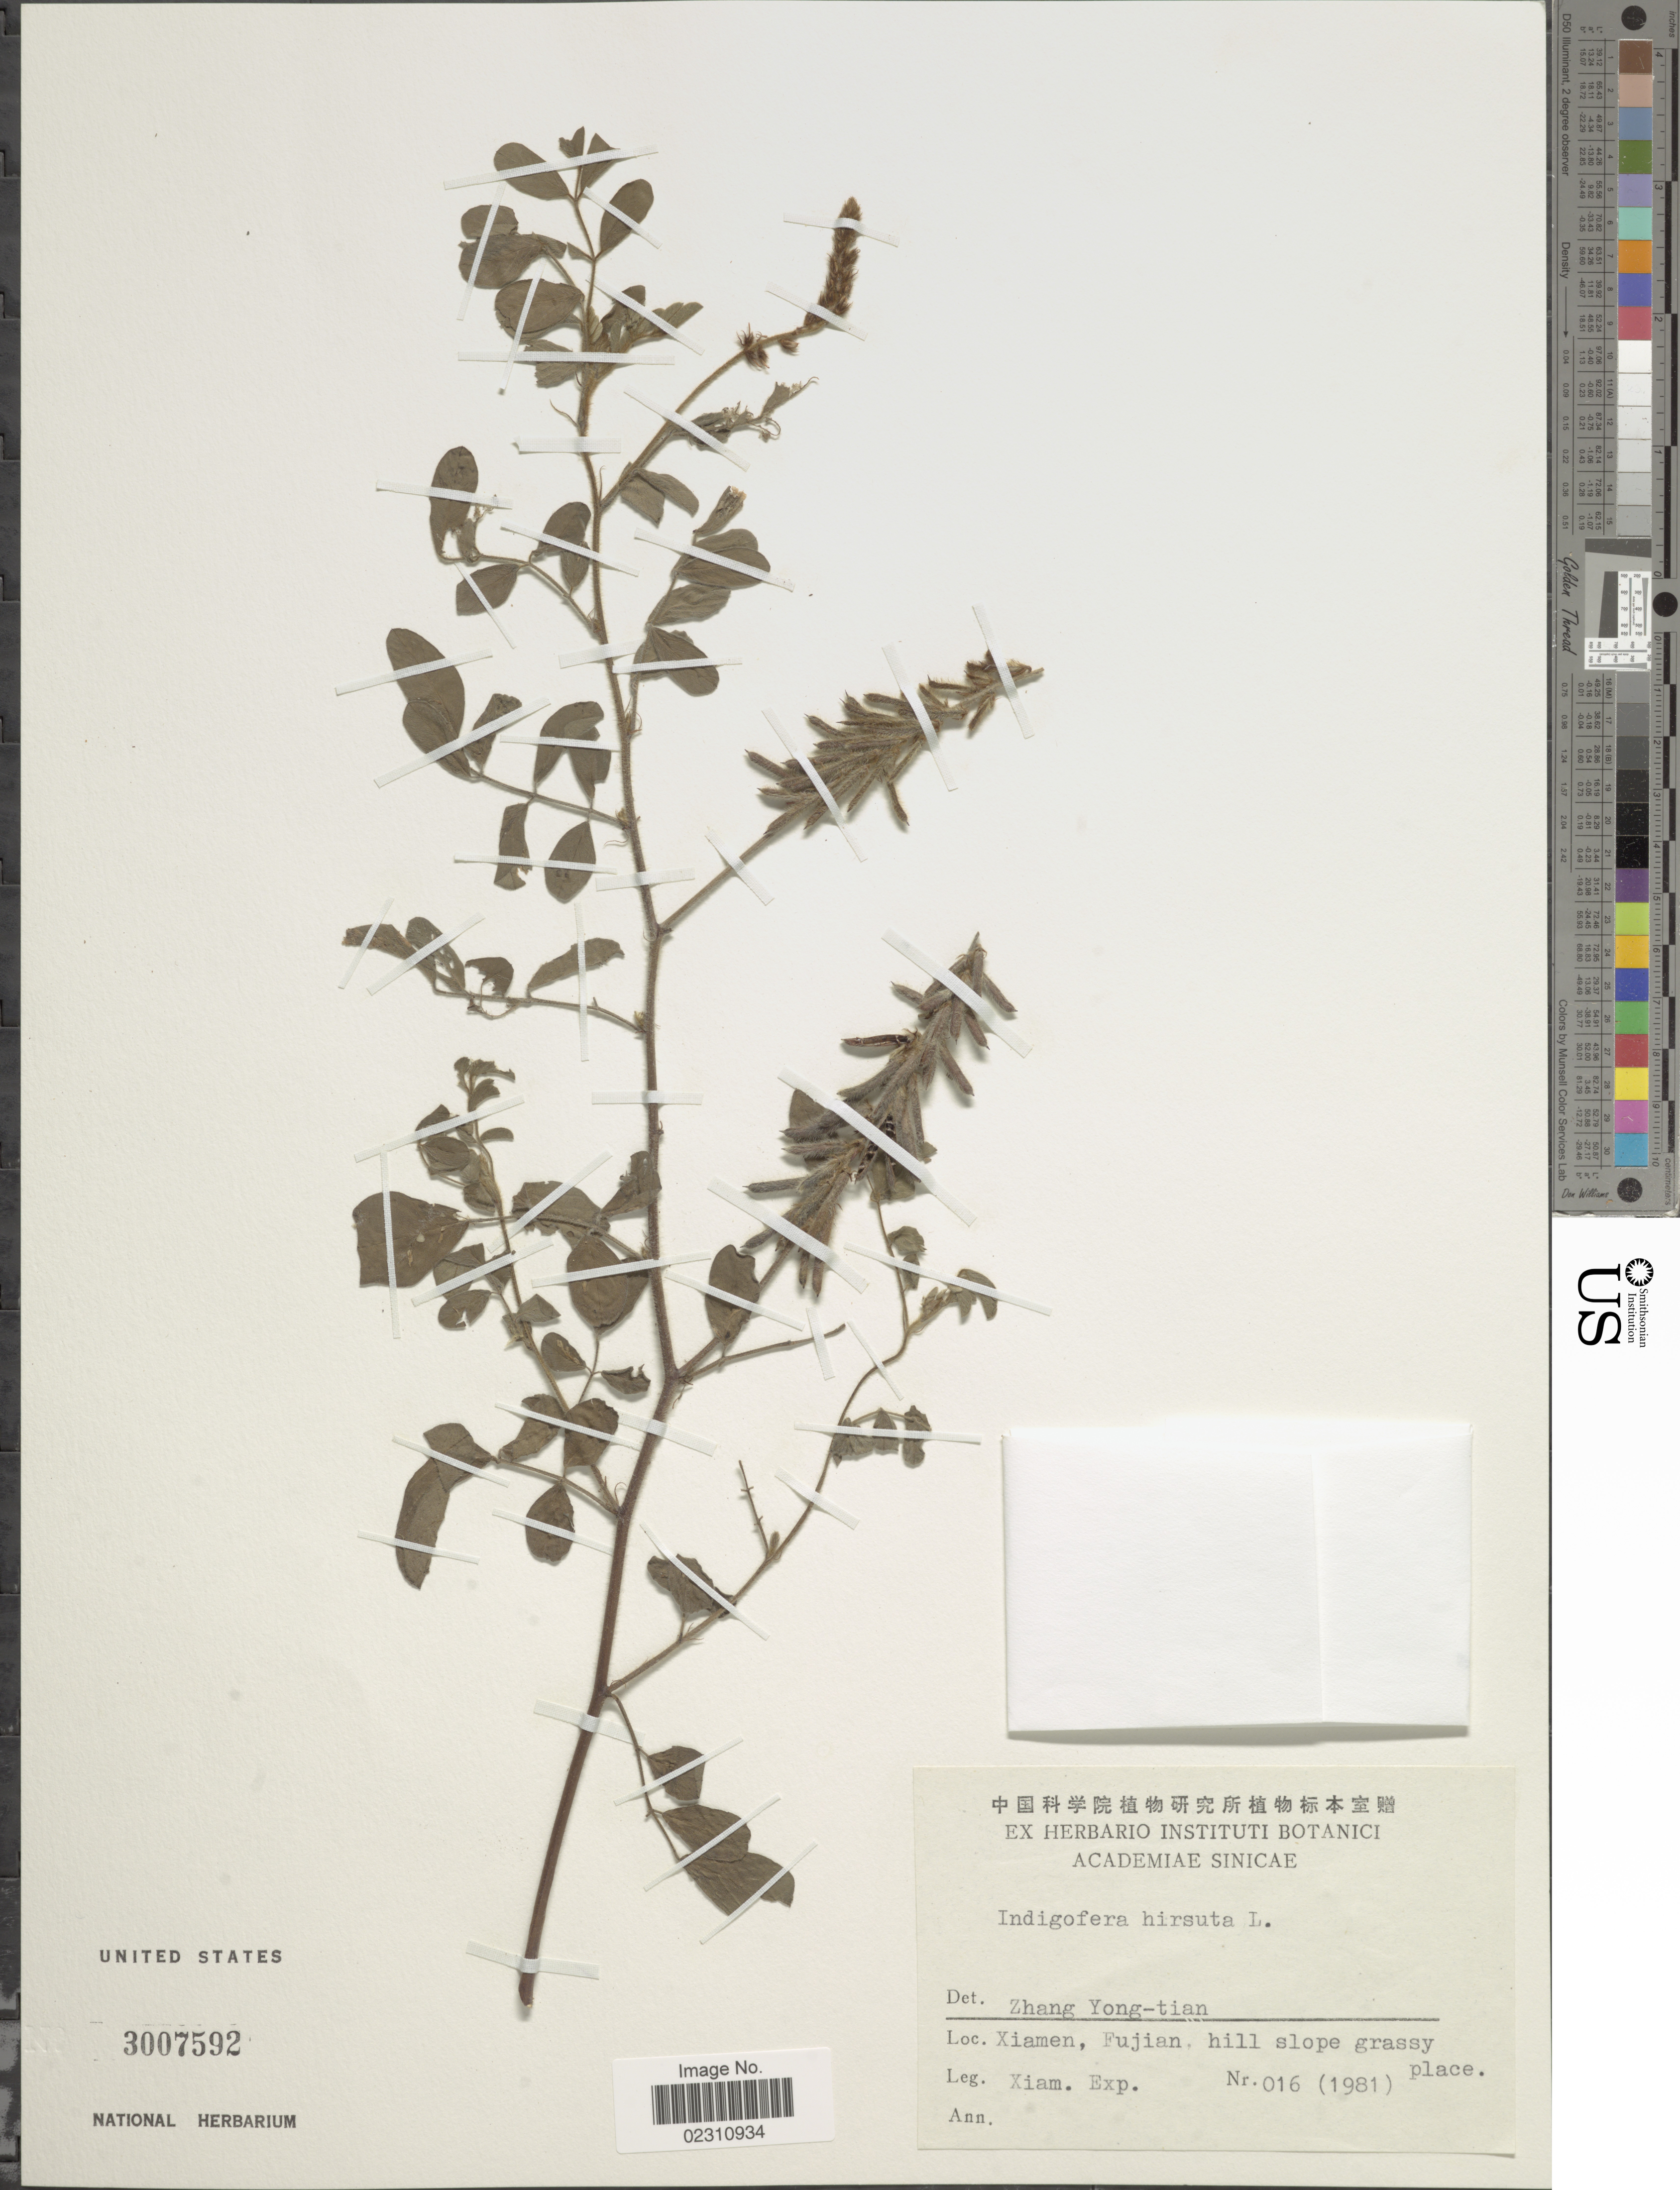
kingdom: Plantae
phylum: Tracheophyta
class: Magnoliopsida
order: Fabales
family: Fabaceae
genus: Indigofera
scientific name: Indigofera hirsuta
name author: L.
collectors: Xiamen Expedition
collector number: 016 (1981)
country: China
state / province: Fujian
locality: Xiamen, Fujian, hill slope grassy place.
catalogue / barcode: US 3007592